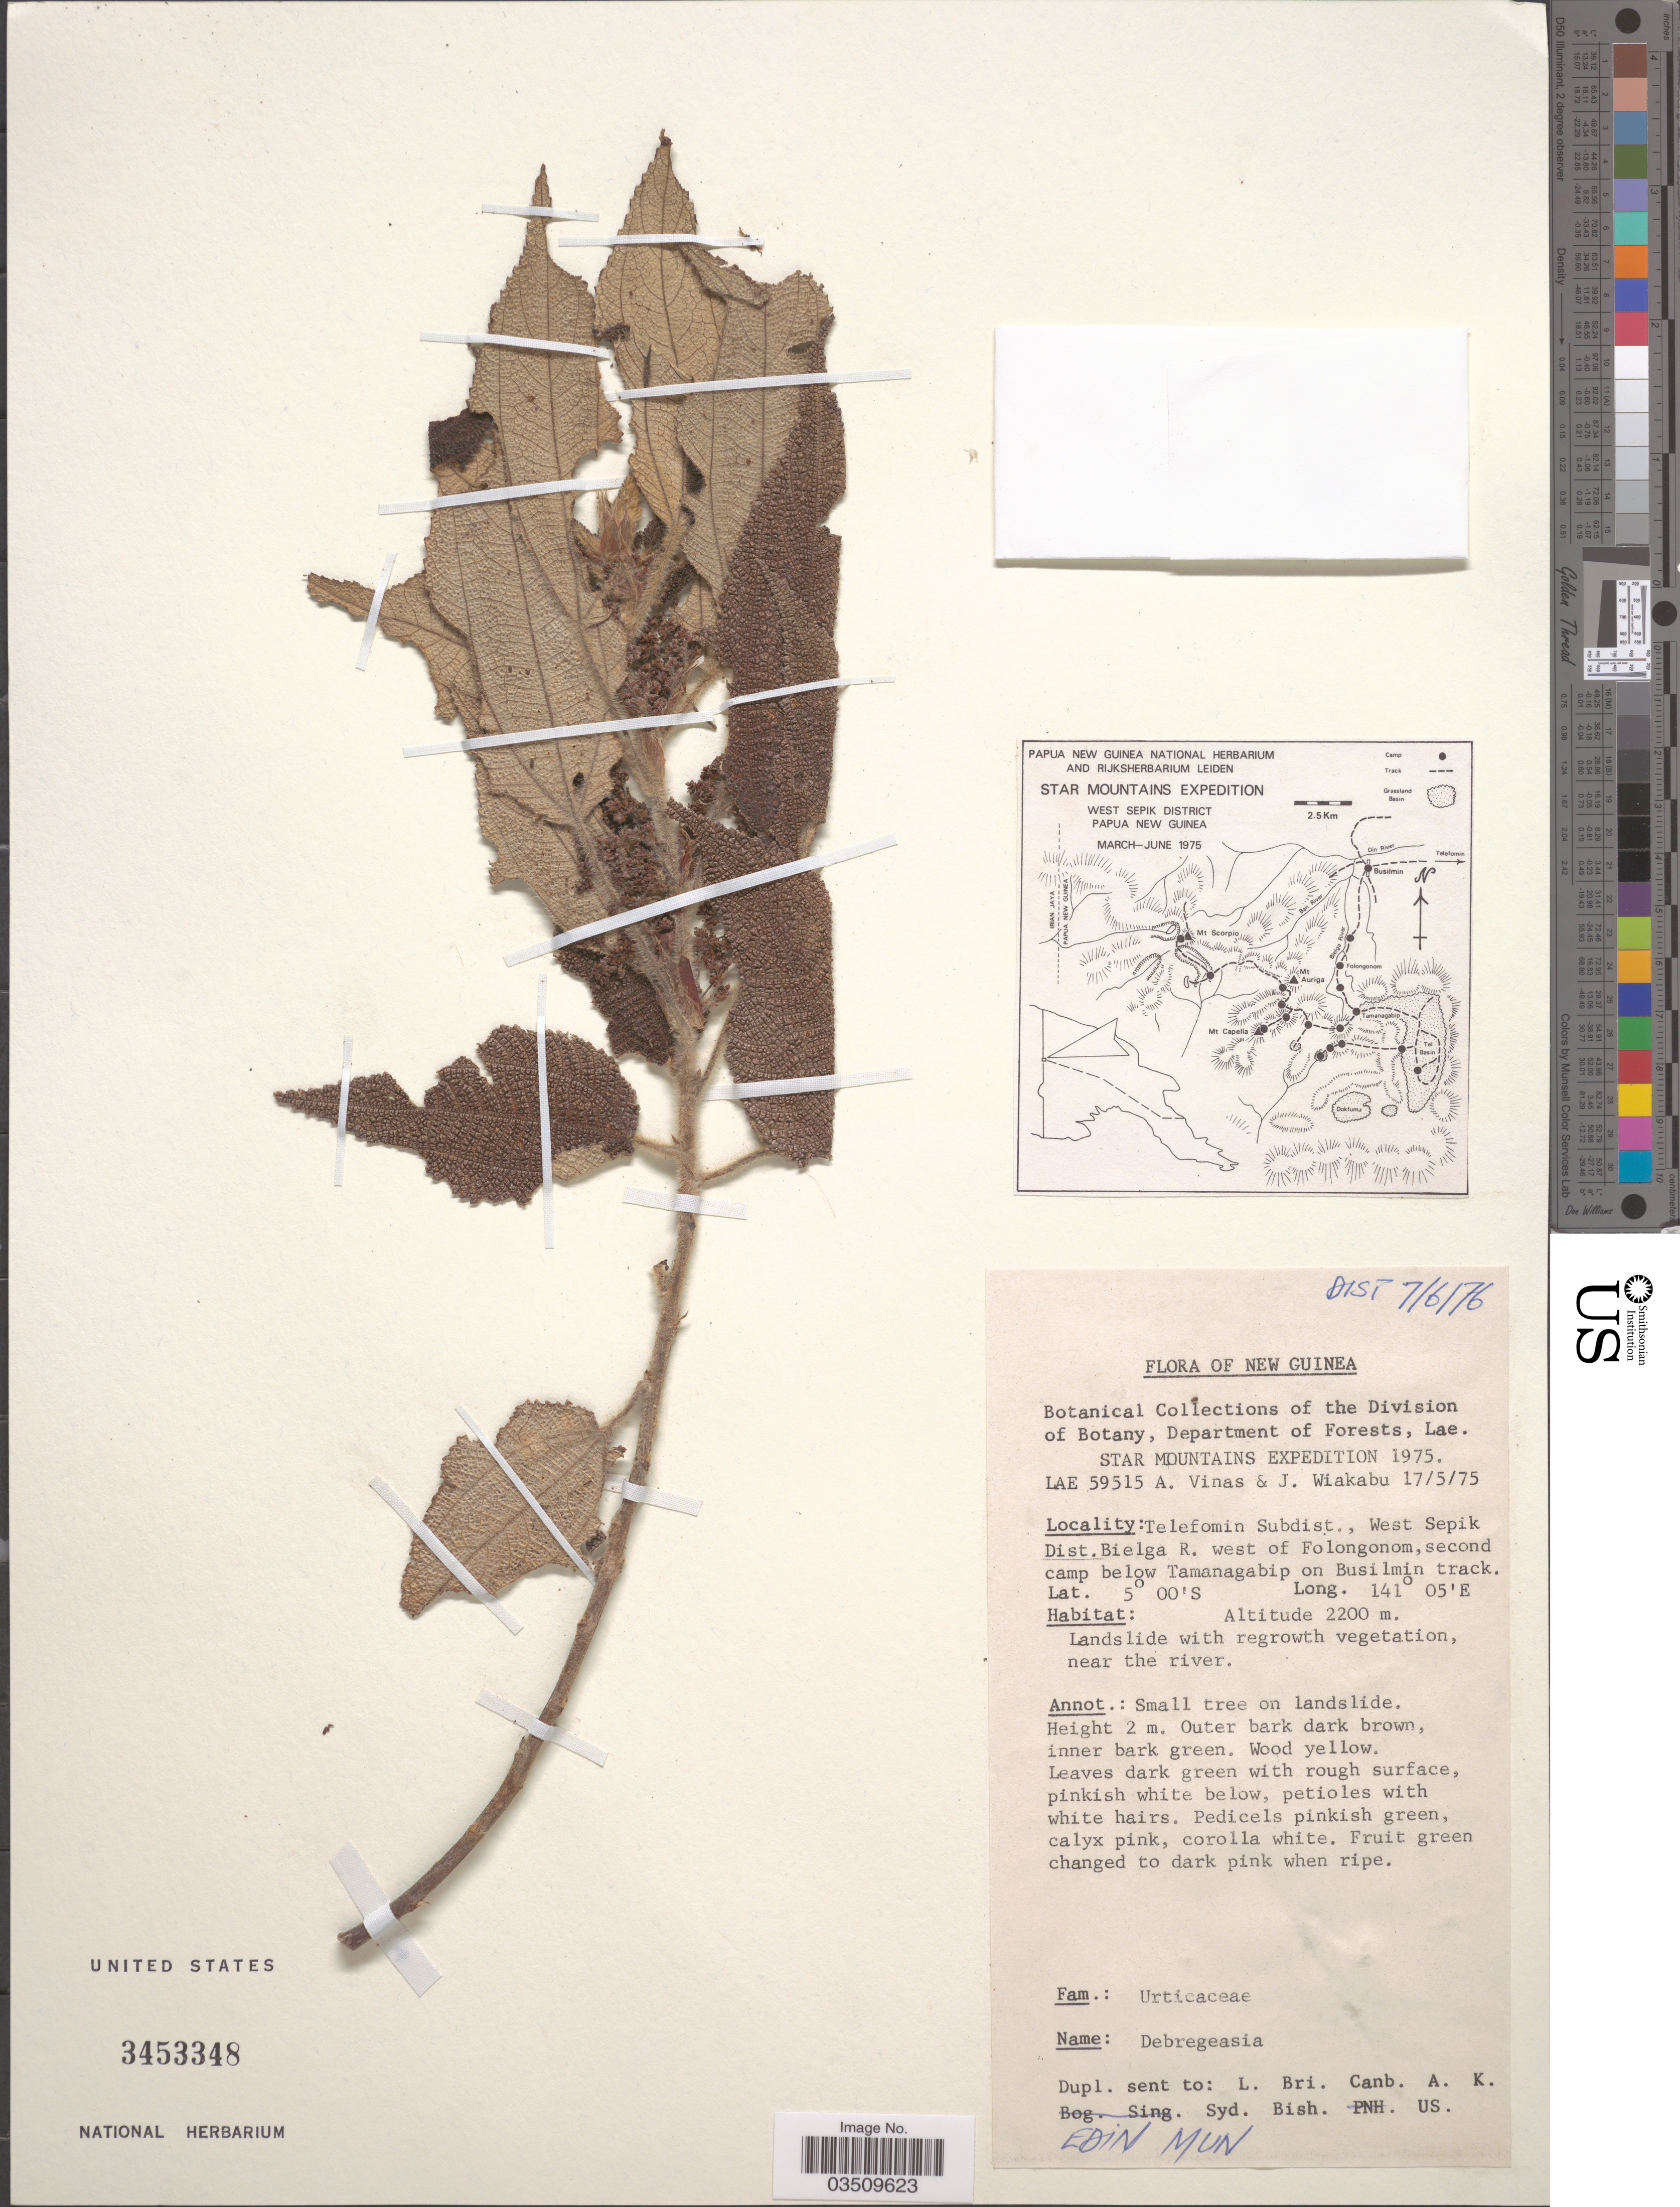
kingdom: Plantae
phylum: Tracheophyta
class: Magnoliopsida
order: Rosales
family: Urticaceae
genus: Debregeasia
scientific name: Debregeasia sp.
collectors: A. Vinas & J. Wiakabu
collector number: LAE 59515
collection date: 1975-05-17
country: Papua New Guinea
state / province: Sandaun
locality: New Guinea. Telefomin Subdist., West Sepik. Dist. Bielga R. west of Folongonom, second camp below Tamanagabip on Busilmin track.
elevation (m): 2200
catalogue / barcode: US 3453348